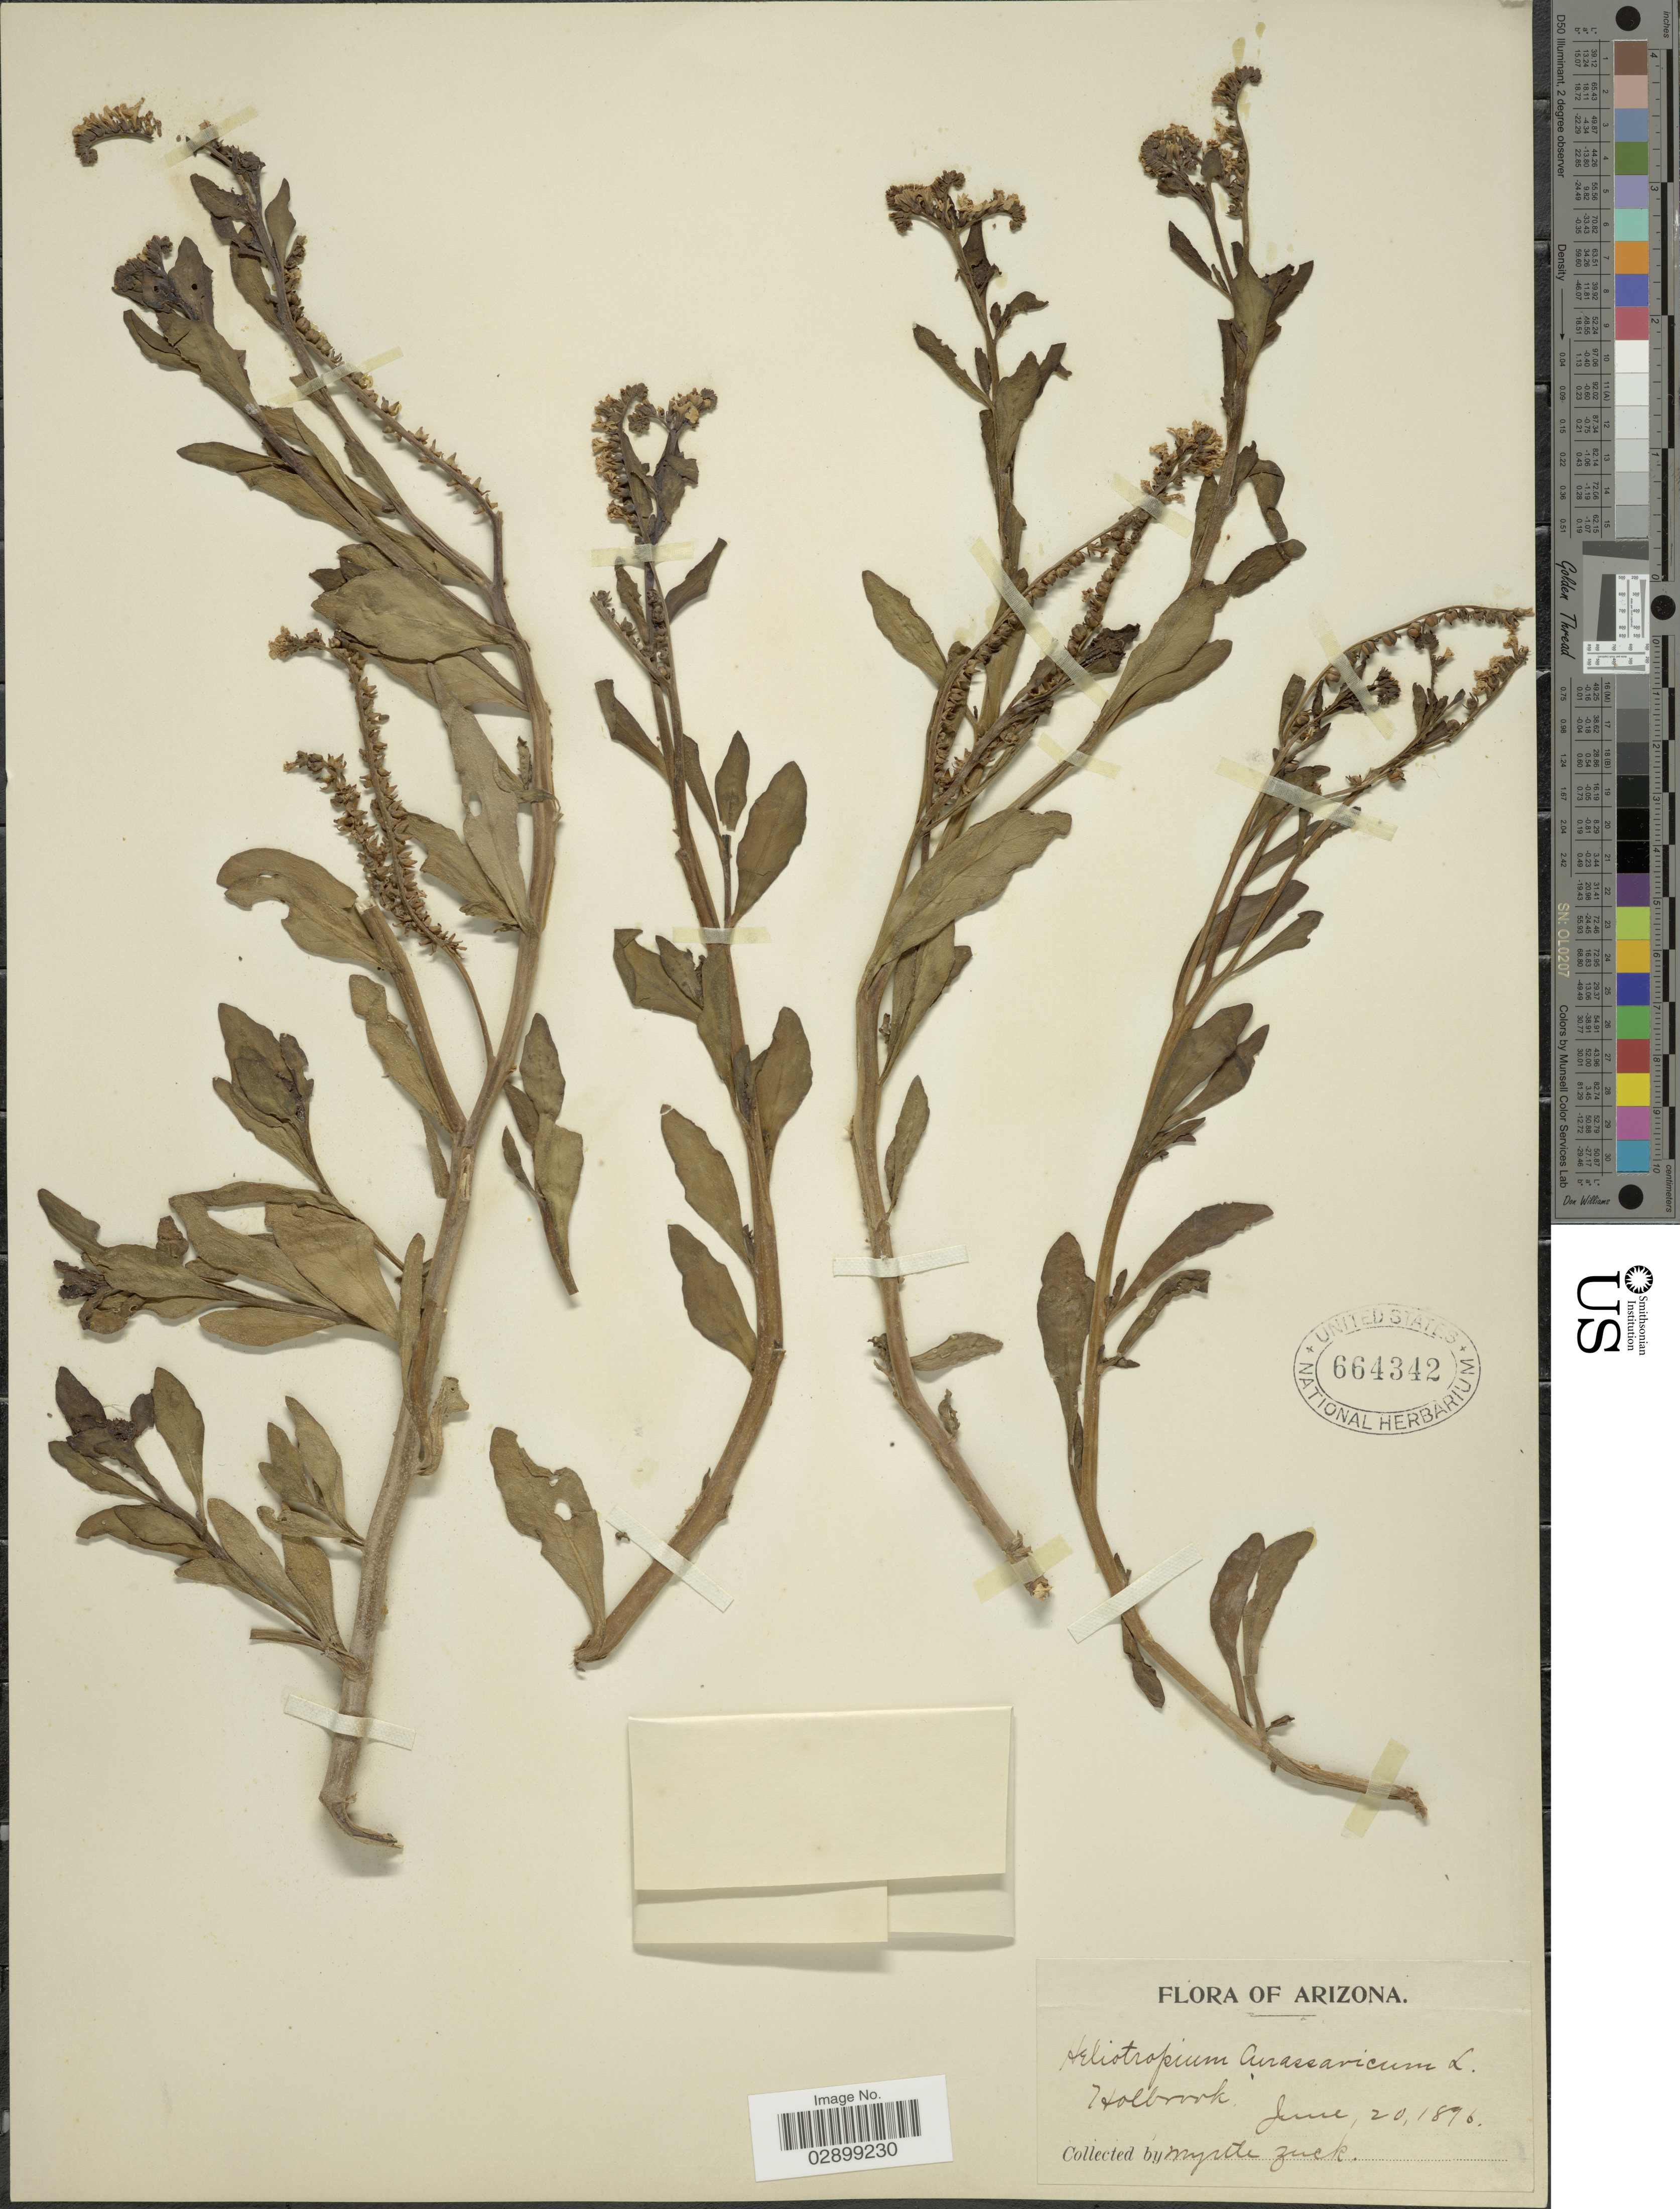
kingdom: Plantae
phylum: Tracheophyta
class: Magnoliopsida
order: Boraginales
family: Heliotropiaceae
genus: Heliotropium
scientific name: Heliotropium sp.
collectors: M. Zuck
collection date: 1896-06-20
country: United States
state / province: Arizona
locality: Holbrook.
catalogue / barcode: US 664342